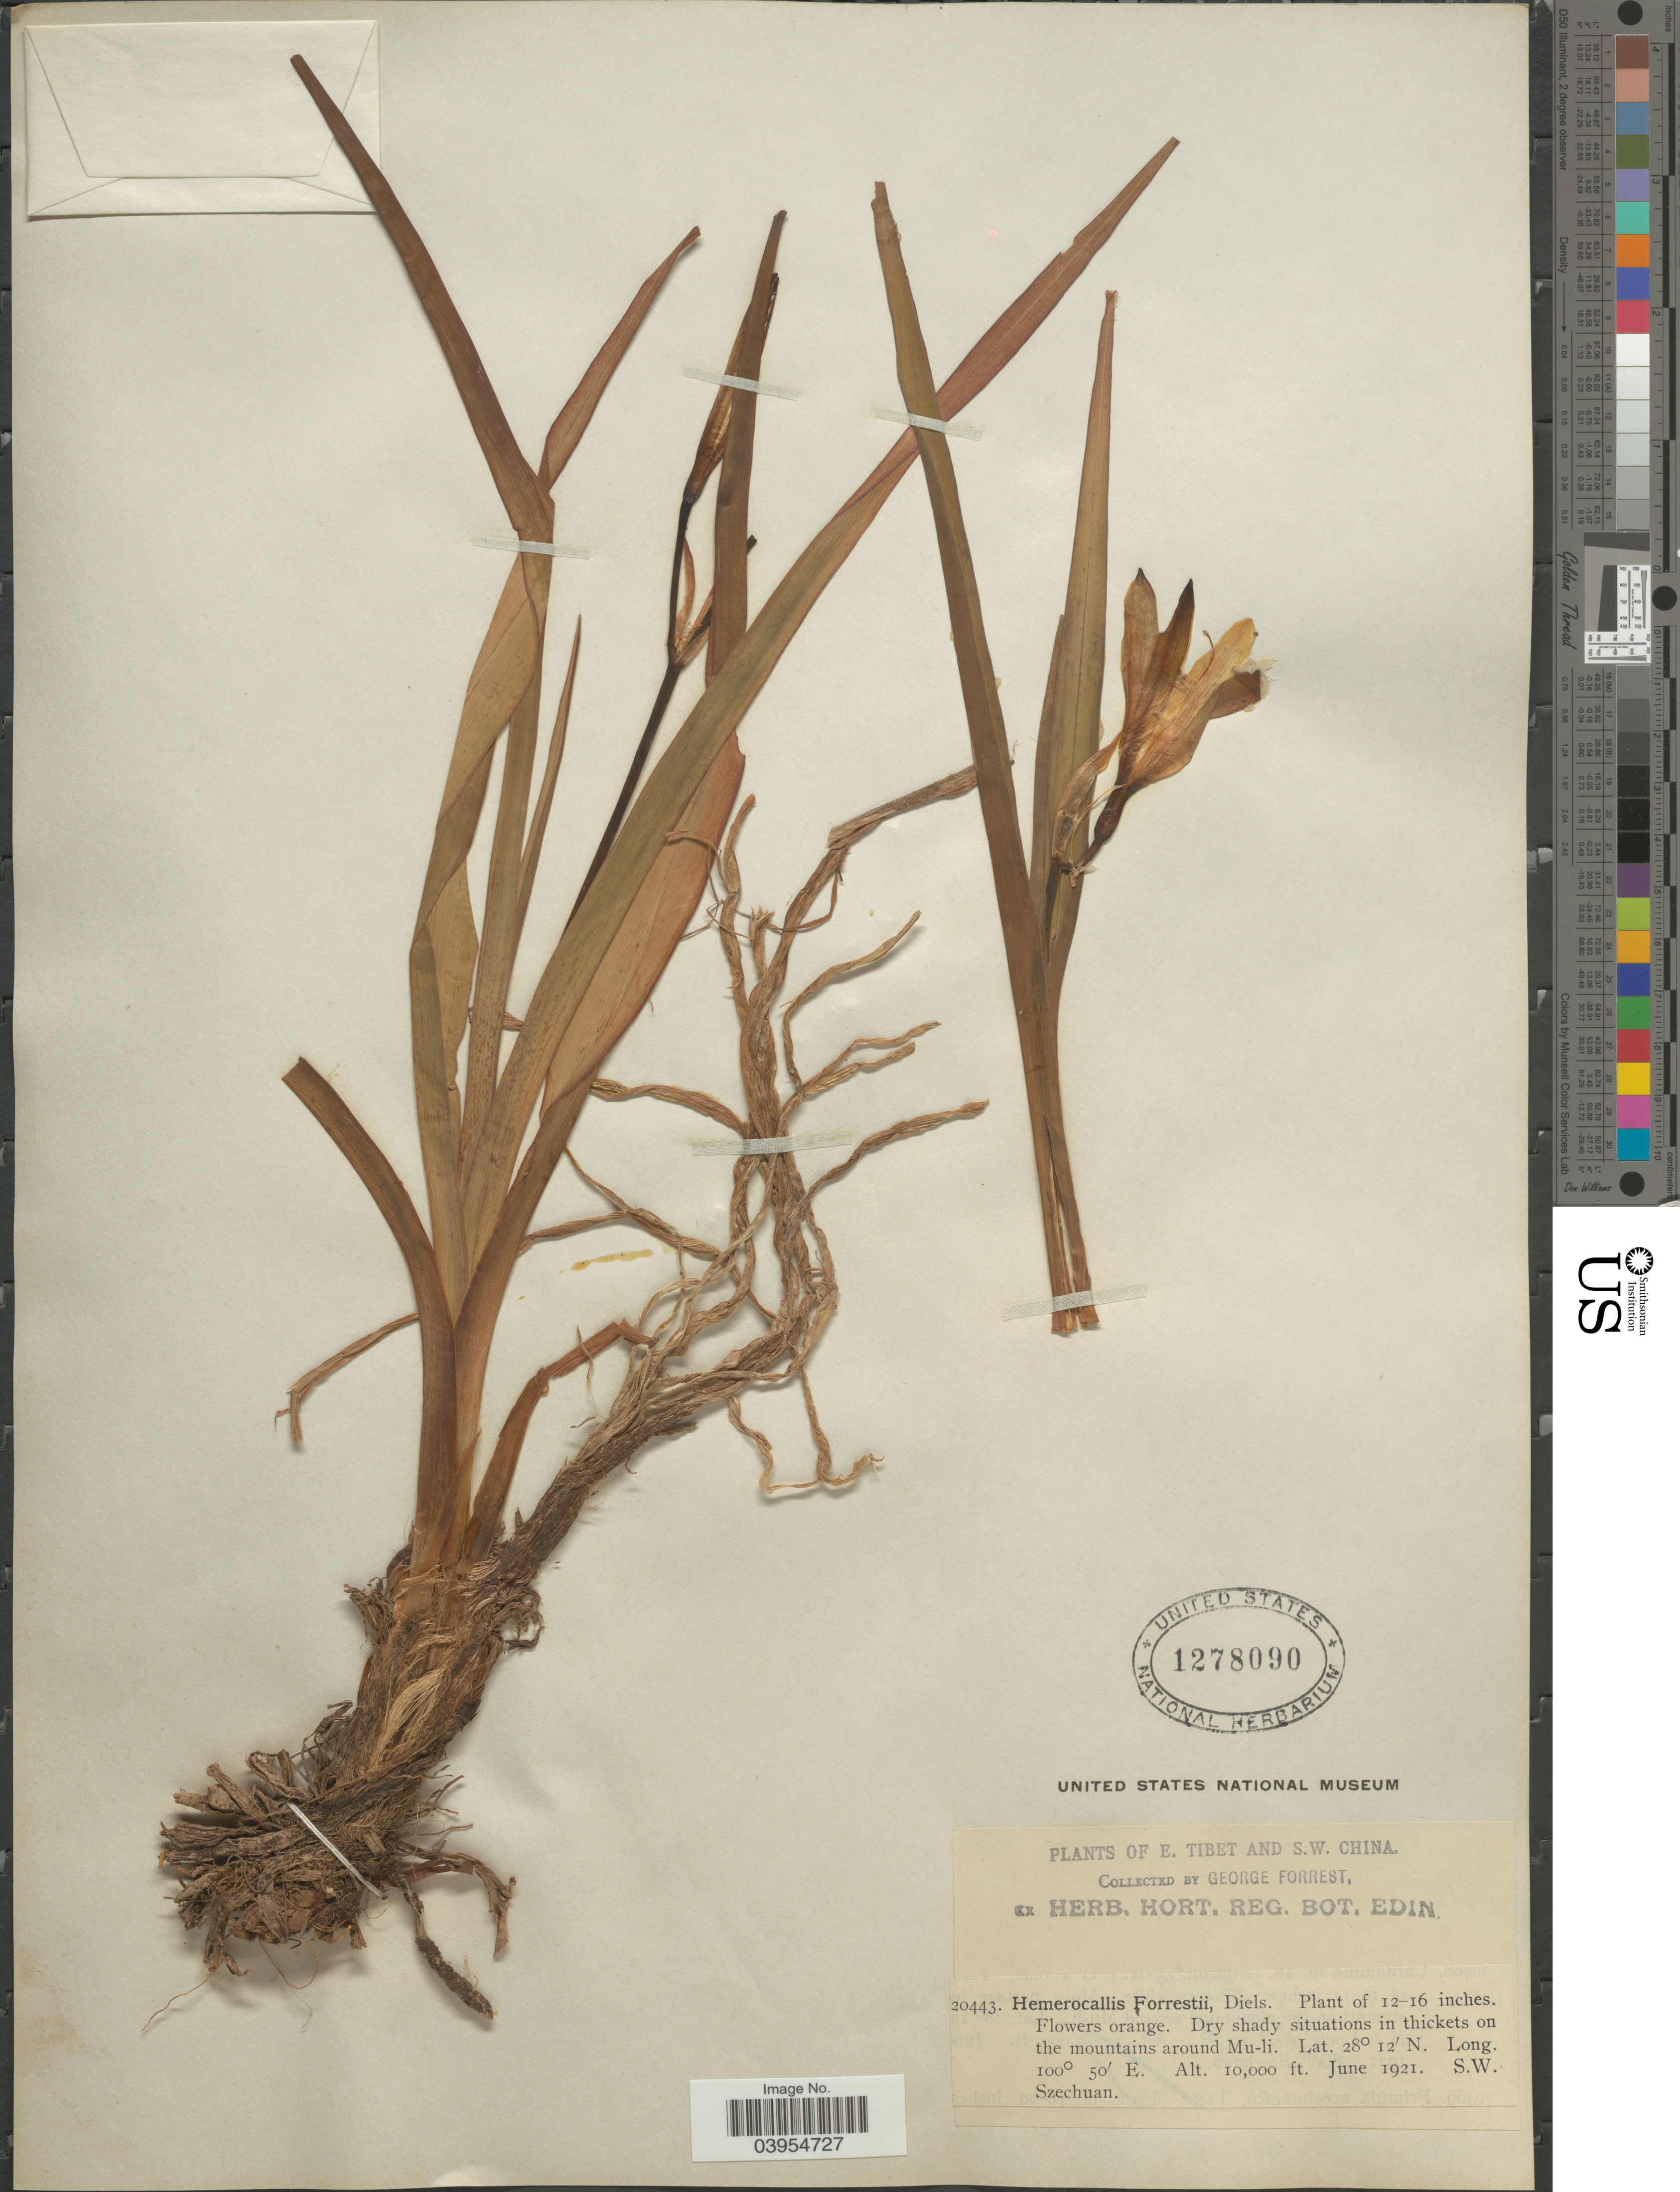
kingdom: Plantae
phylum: Tracheophyta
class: Liliopsida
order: Asparagales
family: Asphodelaceae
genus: Hemerocallis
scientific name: Hemerocallis forrestii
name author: Diels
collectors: G. Forrest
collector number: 20443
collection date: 1921-06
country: China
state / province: Sichuan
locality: S.W. China. On the mountains around Mu-li. S.W. Szechuan.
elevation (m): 3048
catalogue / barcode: US 1278090